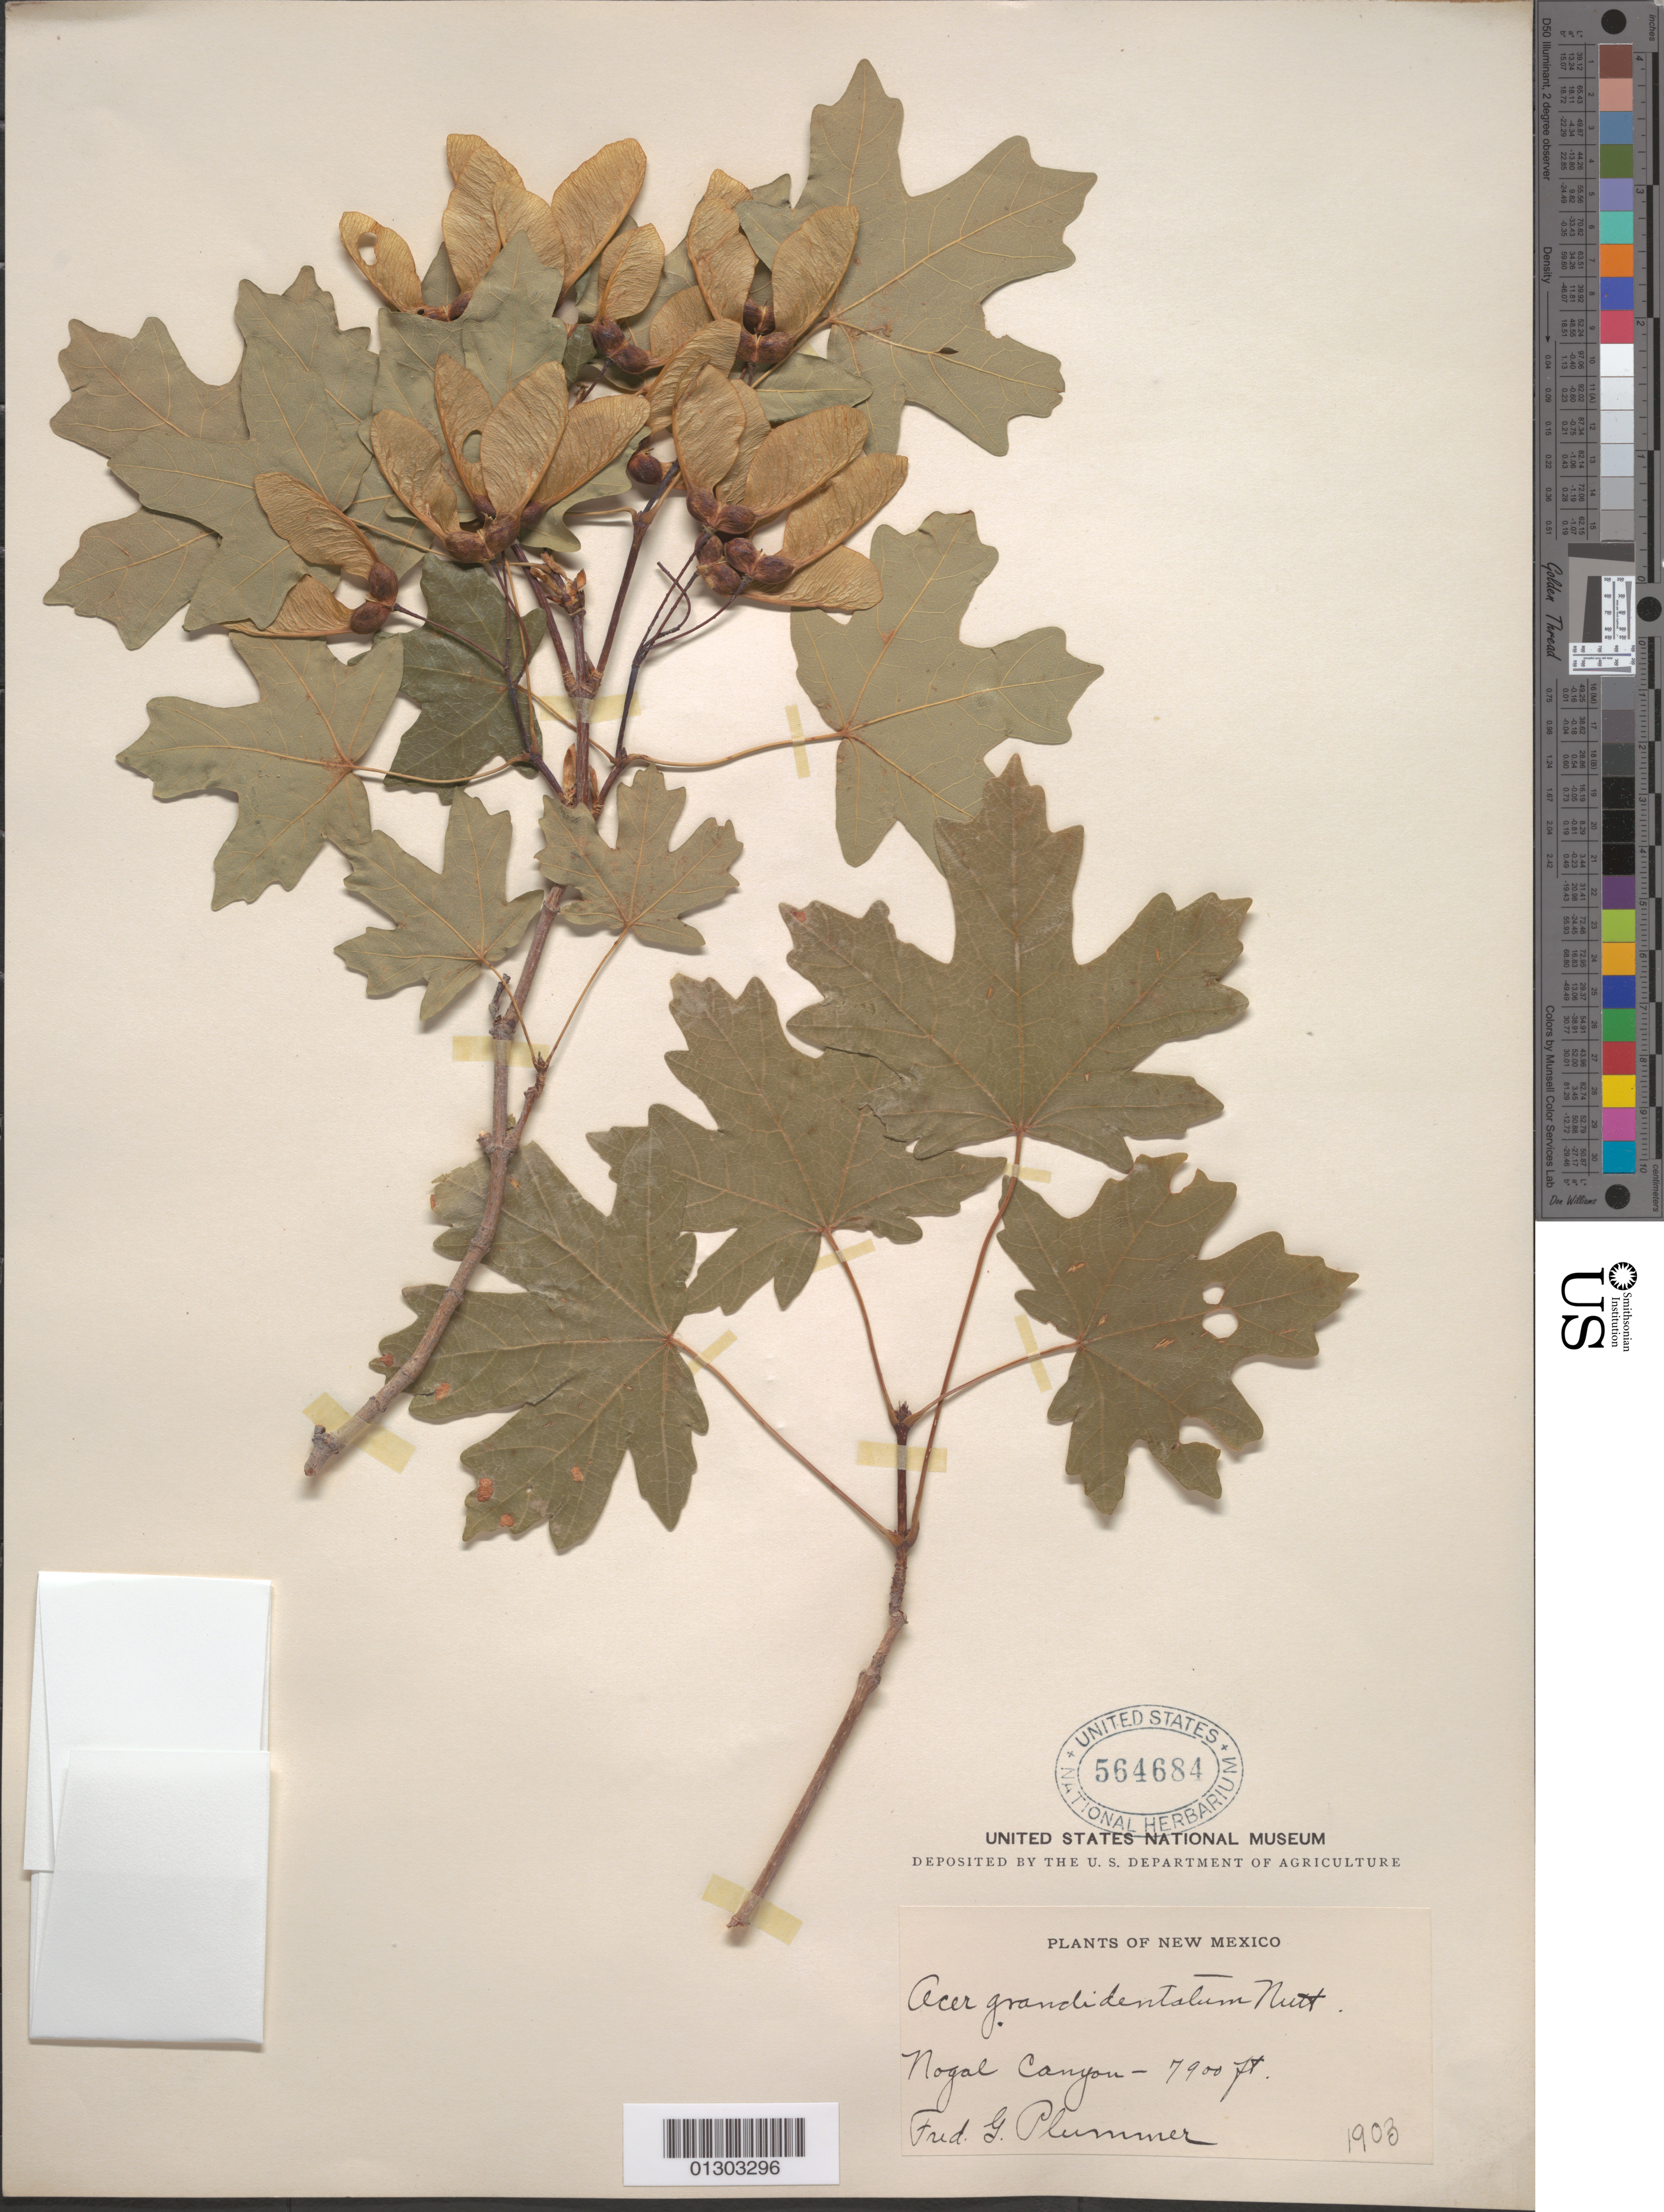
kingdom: Plantae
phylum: Tracheophyta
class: Magnoliopsida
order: Sapindales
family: Sapindaceae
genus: Acer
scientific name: Acer grandidentatum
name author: Nutt.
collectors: F. Plummer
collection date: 1903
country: United States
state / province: New Mexico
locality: Nogal Canyon.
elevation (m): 2408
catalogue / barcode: US 564684